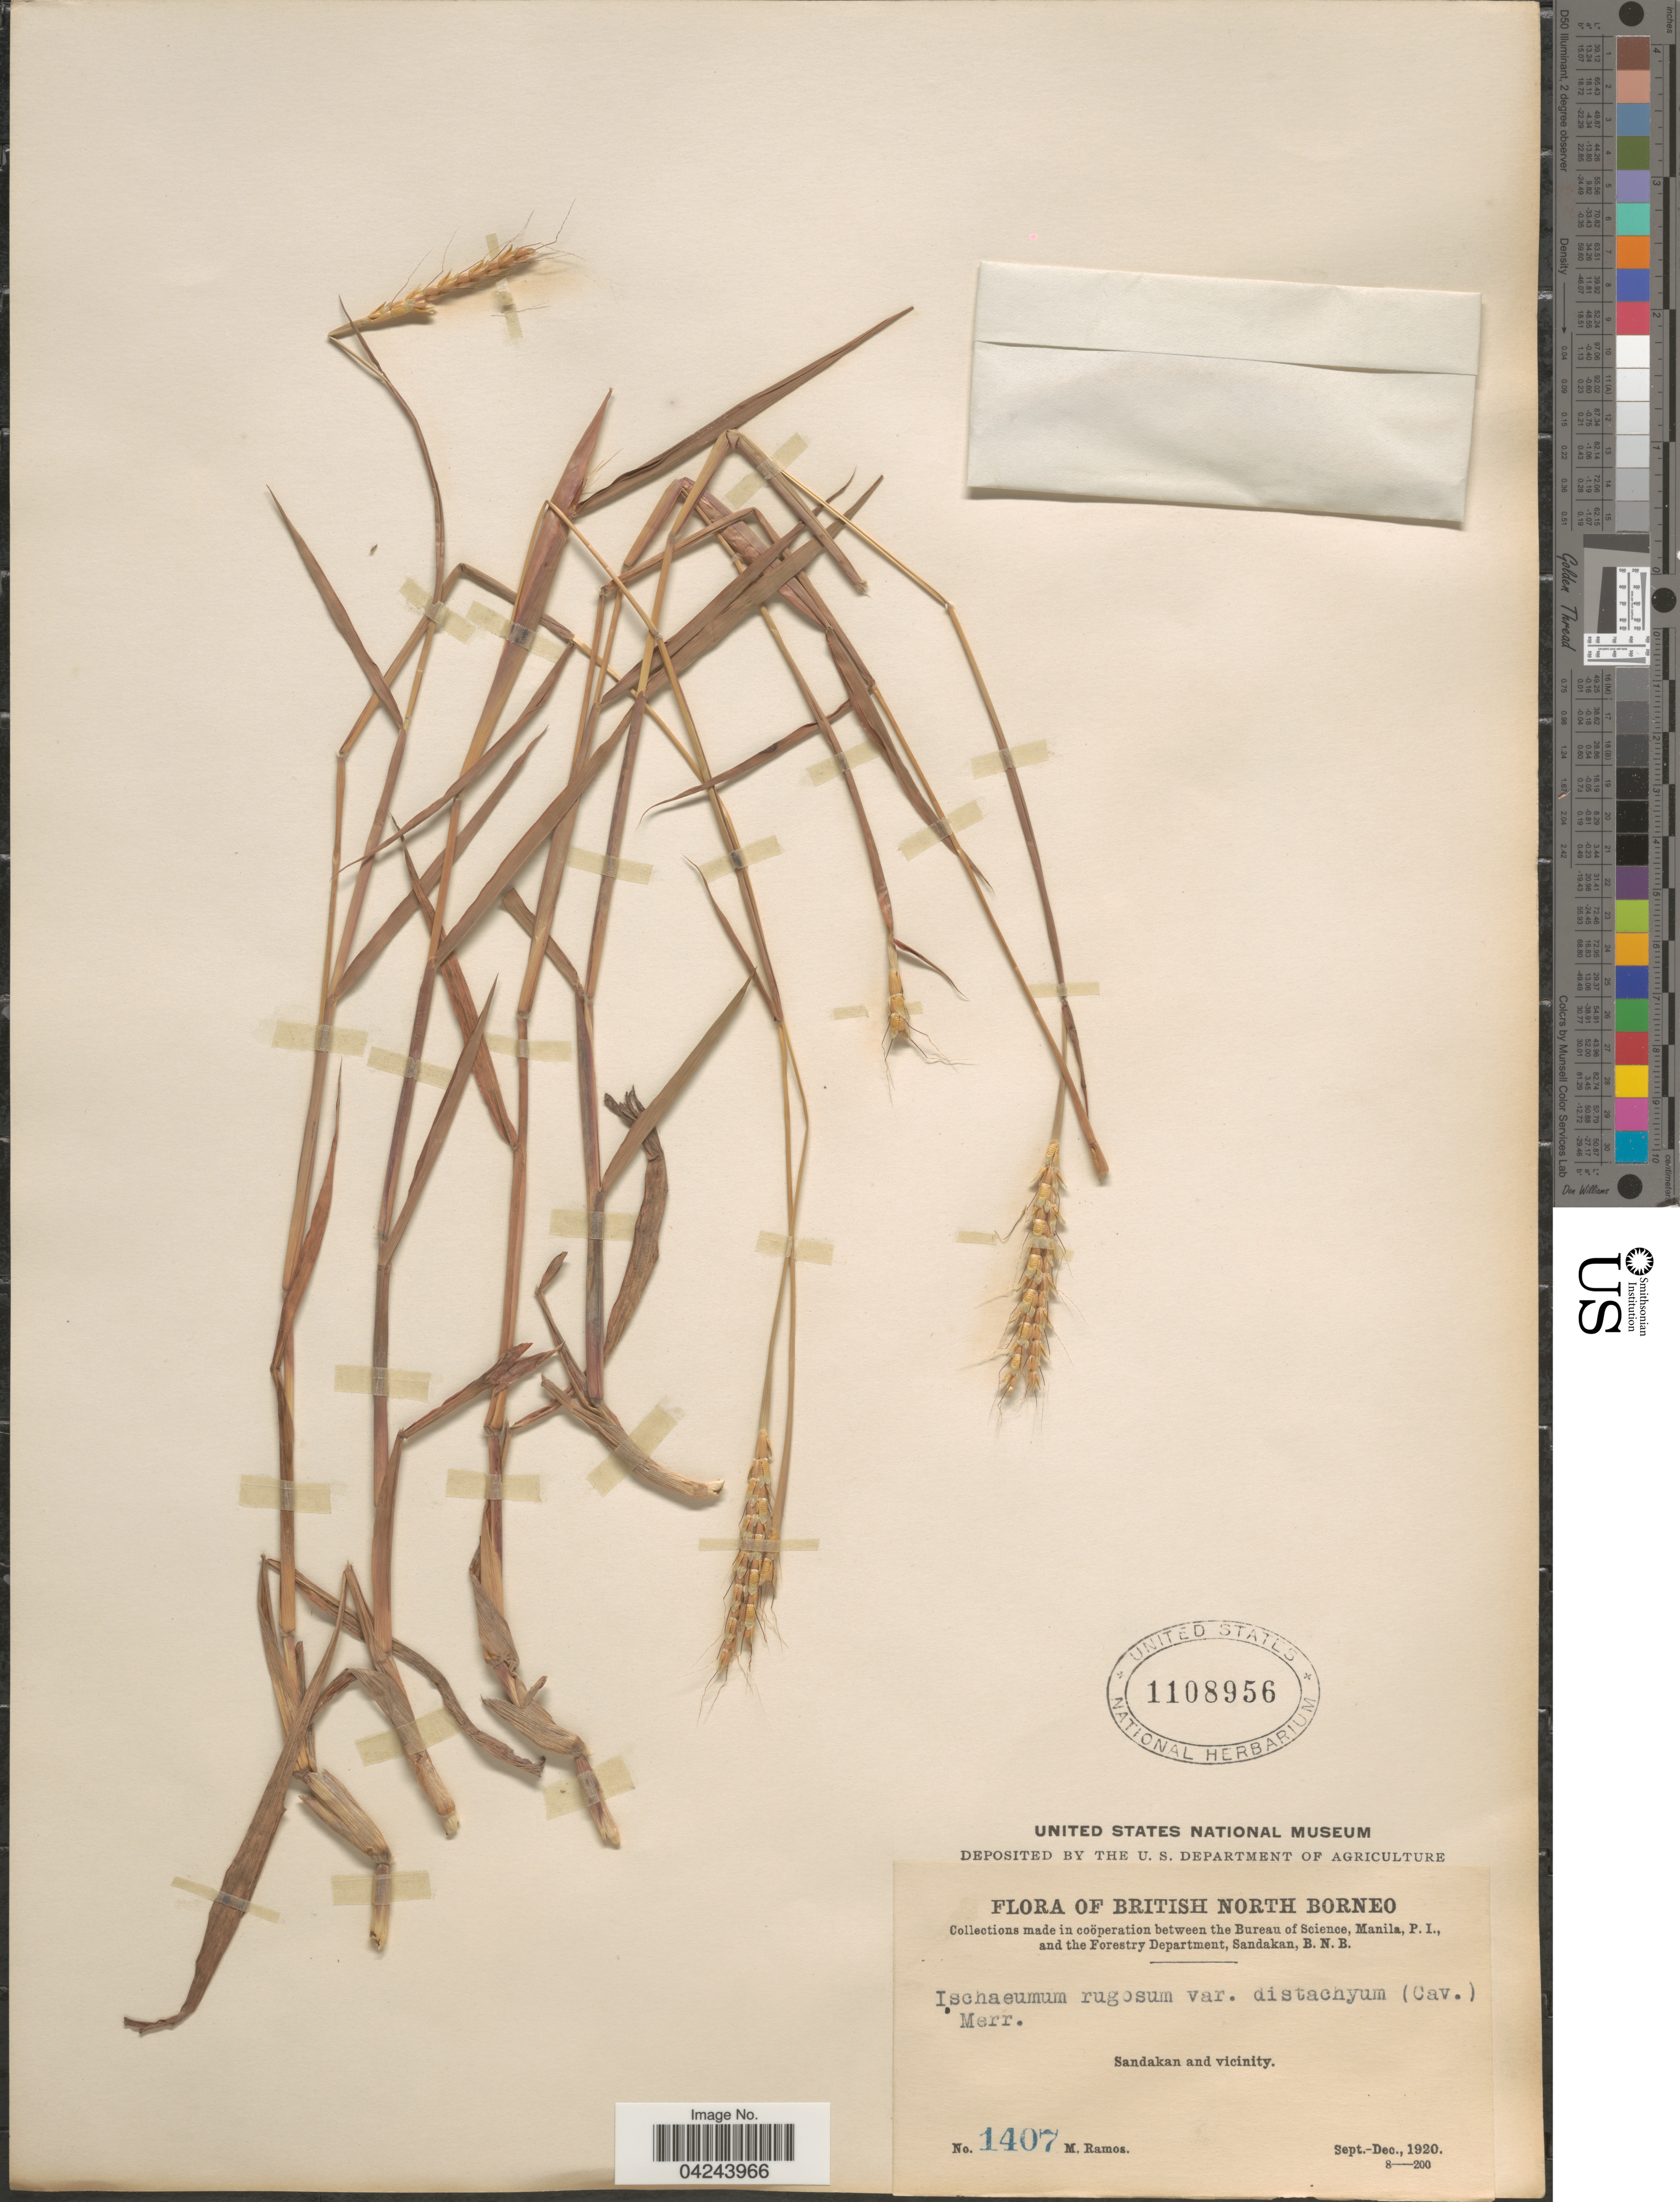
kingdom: Plantae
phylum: Tracheophyta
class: Liliopsida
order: Poales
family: Poaceae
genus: Ischaemum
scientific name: Ischaemum rugosum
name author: Salisb.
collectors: M. Ramos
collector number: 1407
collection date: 1920-09/1920-12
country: Malaysia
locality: British North Borneo. Sandakan and vicinity.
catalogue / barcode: US 1108956